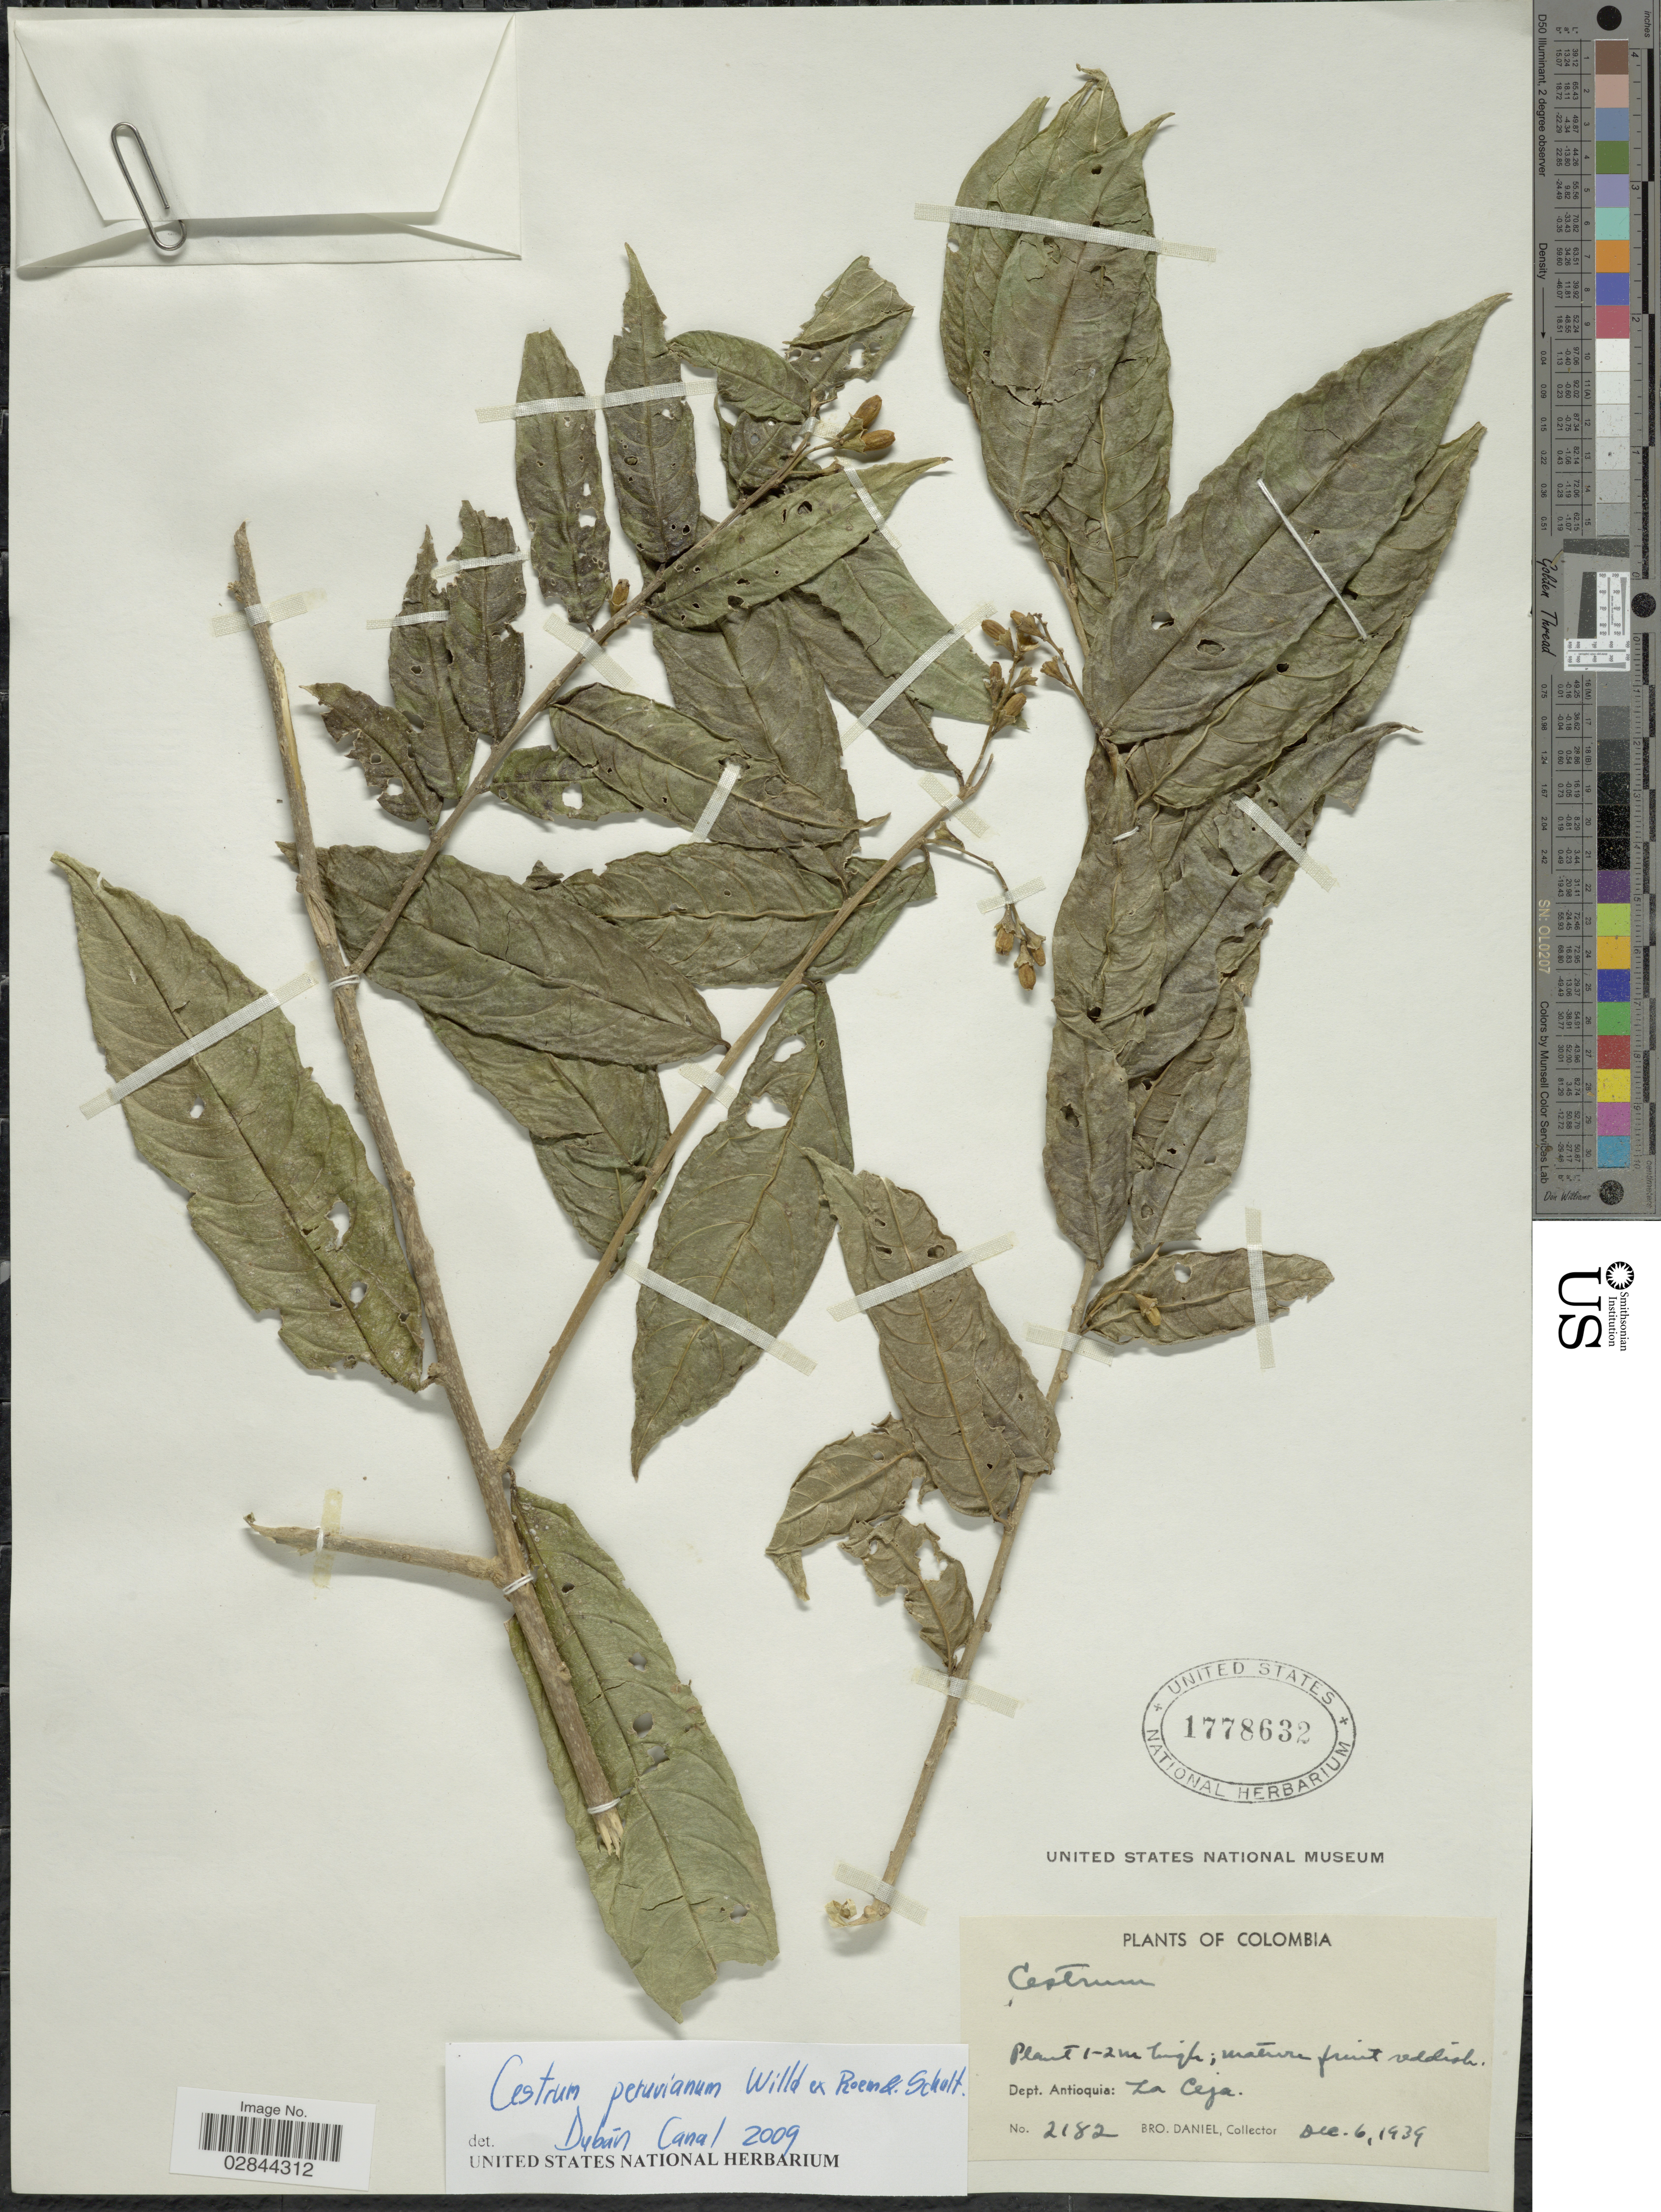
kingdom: Plantae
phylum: Tracheophyta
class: Magnoliopsida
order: Solanales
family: Solanaceae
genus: Cestrum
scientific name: Cestrum affine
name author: Kunth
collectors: Bro. Daniel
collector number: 2182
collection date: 1939-12-06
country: Colombia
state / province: Antioquia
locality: Dept. Antioquia, La Ceja.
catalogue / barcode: US 1778632